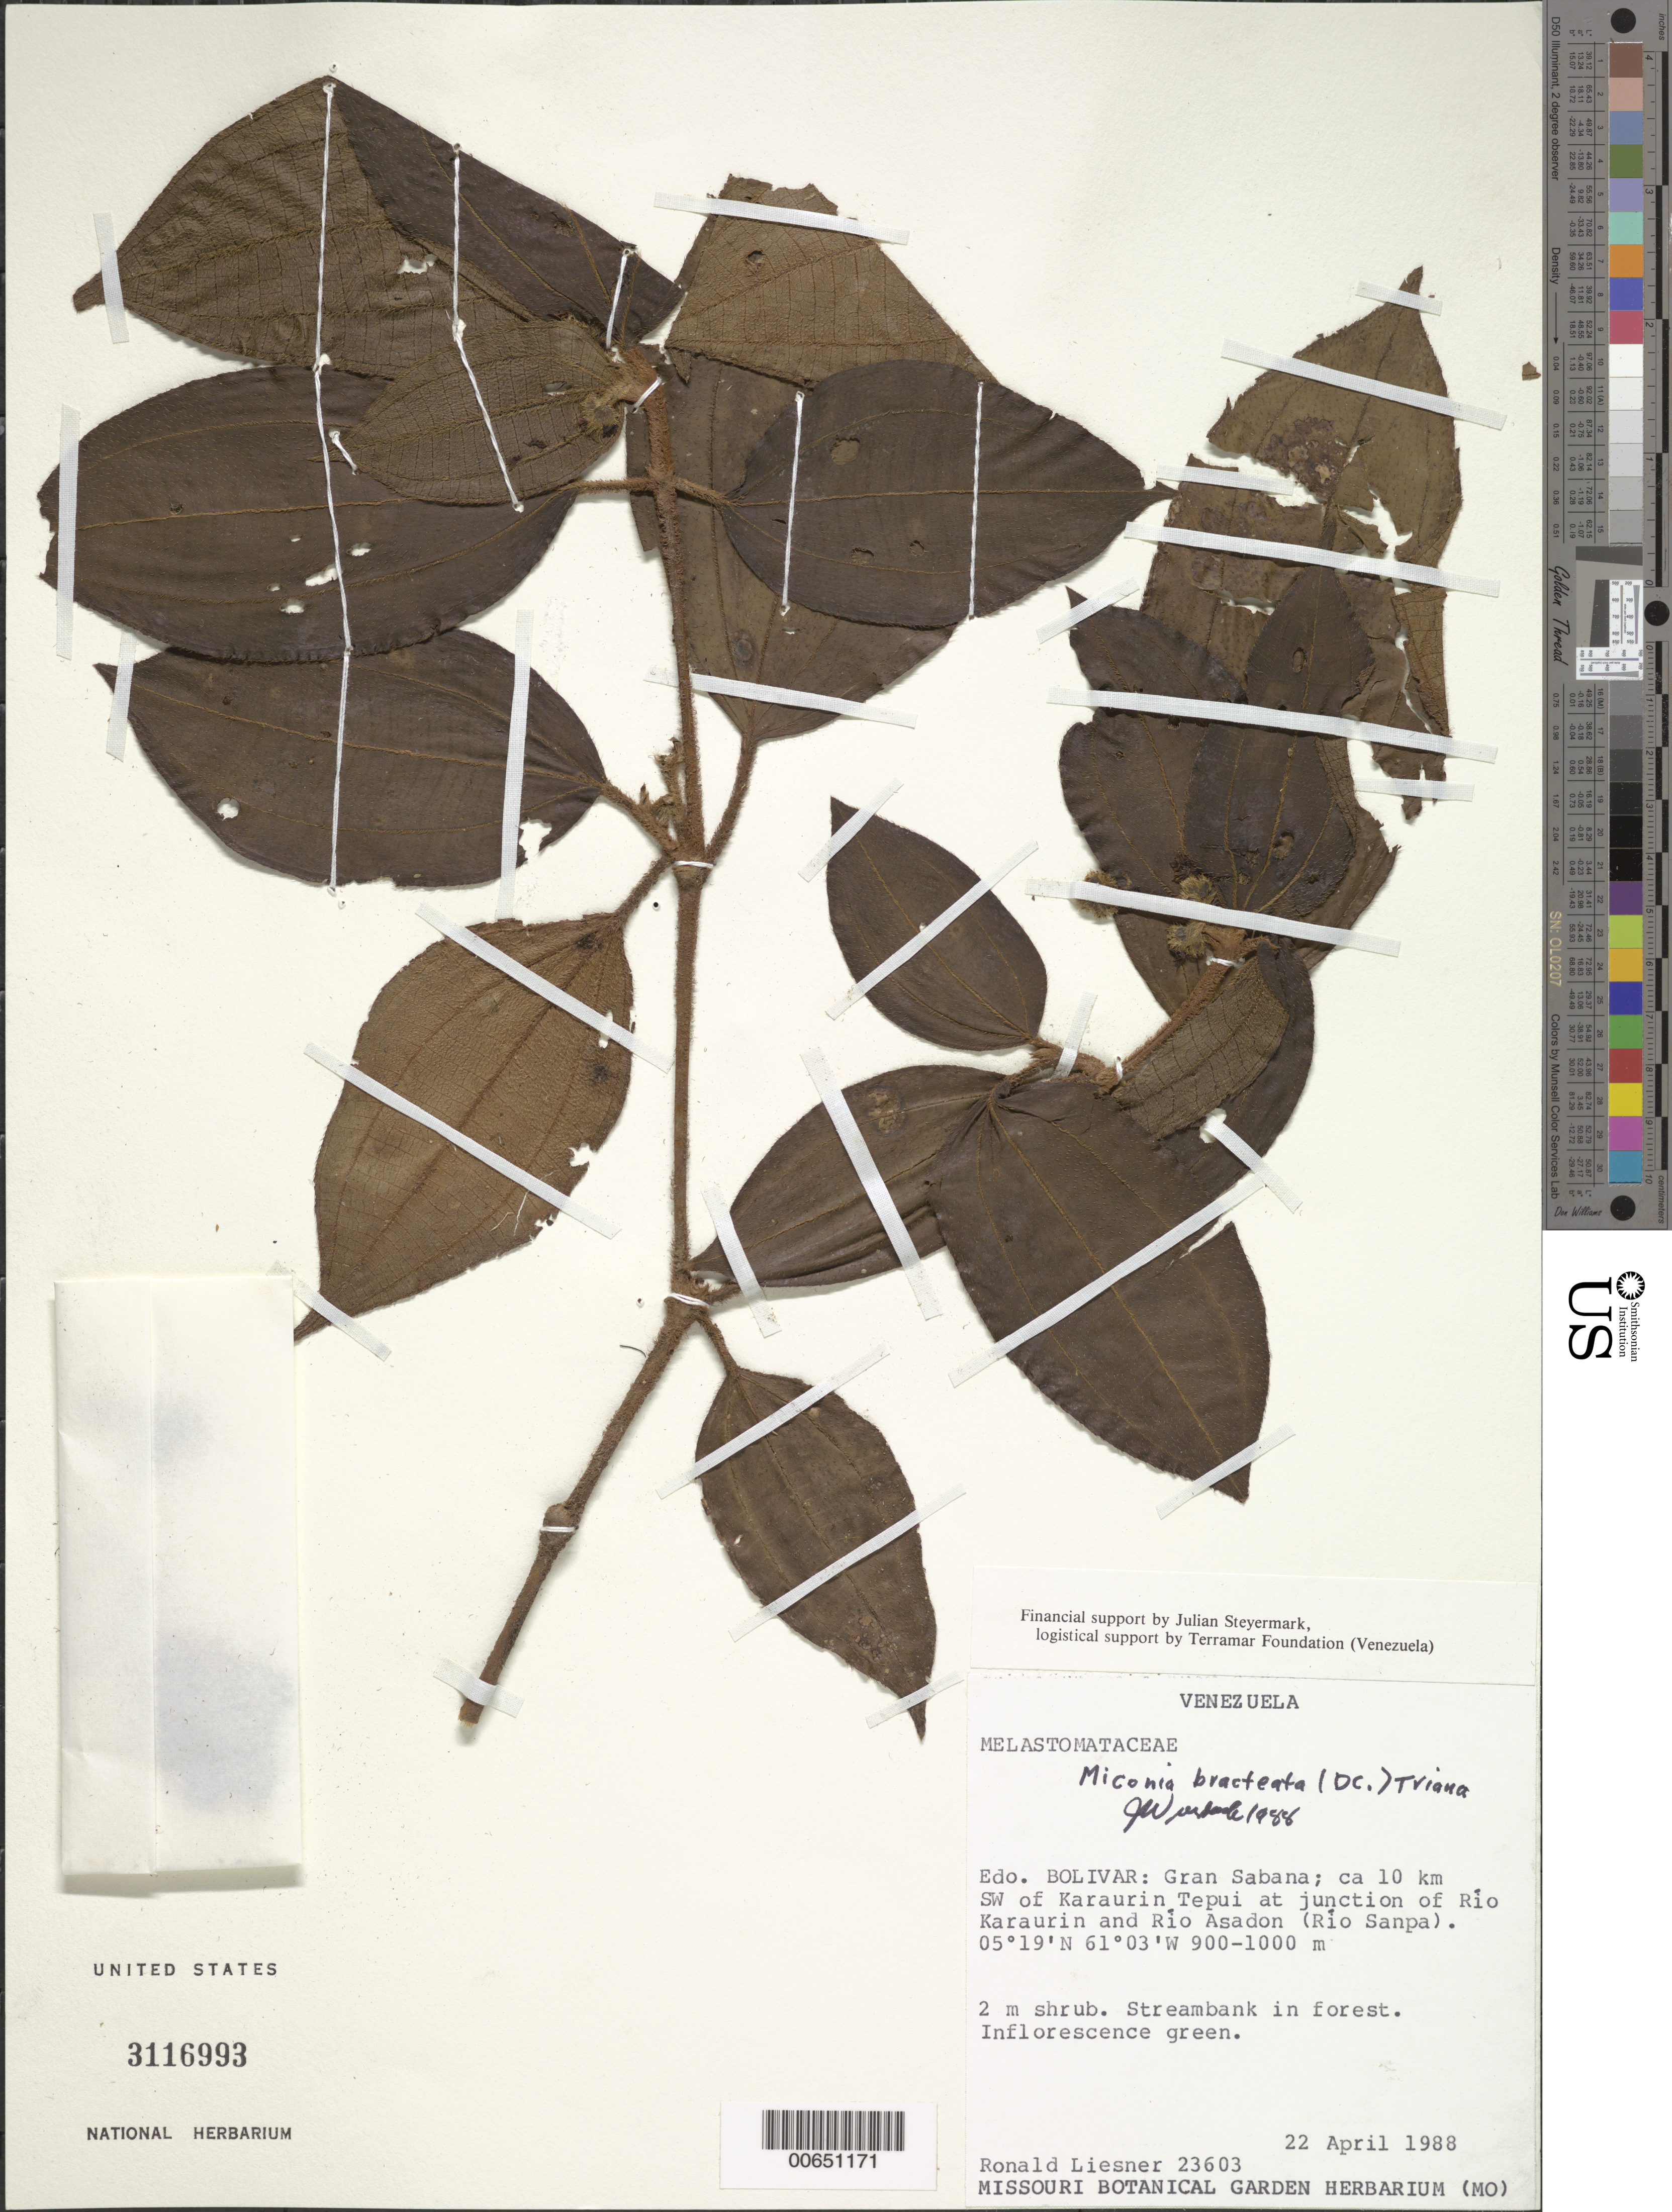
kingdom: Plantae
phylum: Tracheophyta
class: Magnoliopsida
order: Myrtales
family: Melastomataceae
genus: Miconia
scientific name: Miconia bracteata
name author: (DC.) Triana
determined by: Wurdack, John J., (US), US (UNITED STATES)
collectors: R. L. Liesner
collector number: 23603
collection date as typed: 22-Apr-88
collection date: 1988-04-22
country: Venezuela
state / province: Bolívar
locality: Gran Sabana, ca 10 km SW of Karaurin tepuí at junction of Río Karaurin and Río Asadon (Río Sanpa)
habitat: Streambank in forest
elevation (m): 900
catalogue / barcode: US 3116993